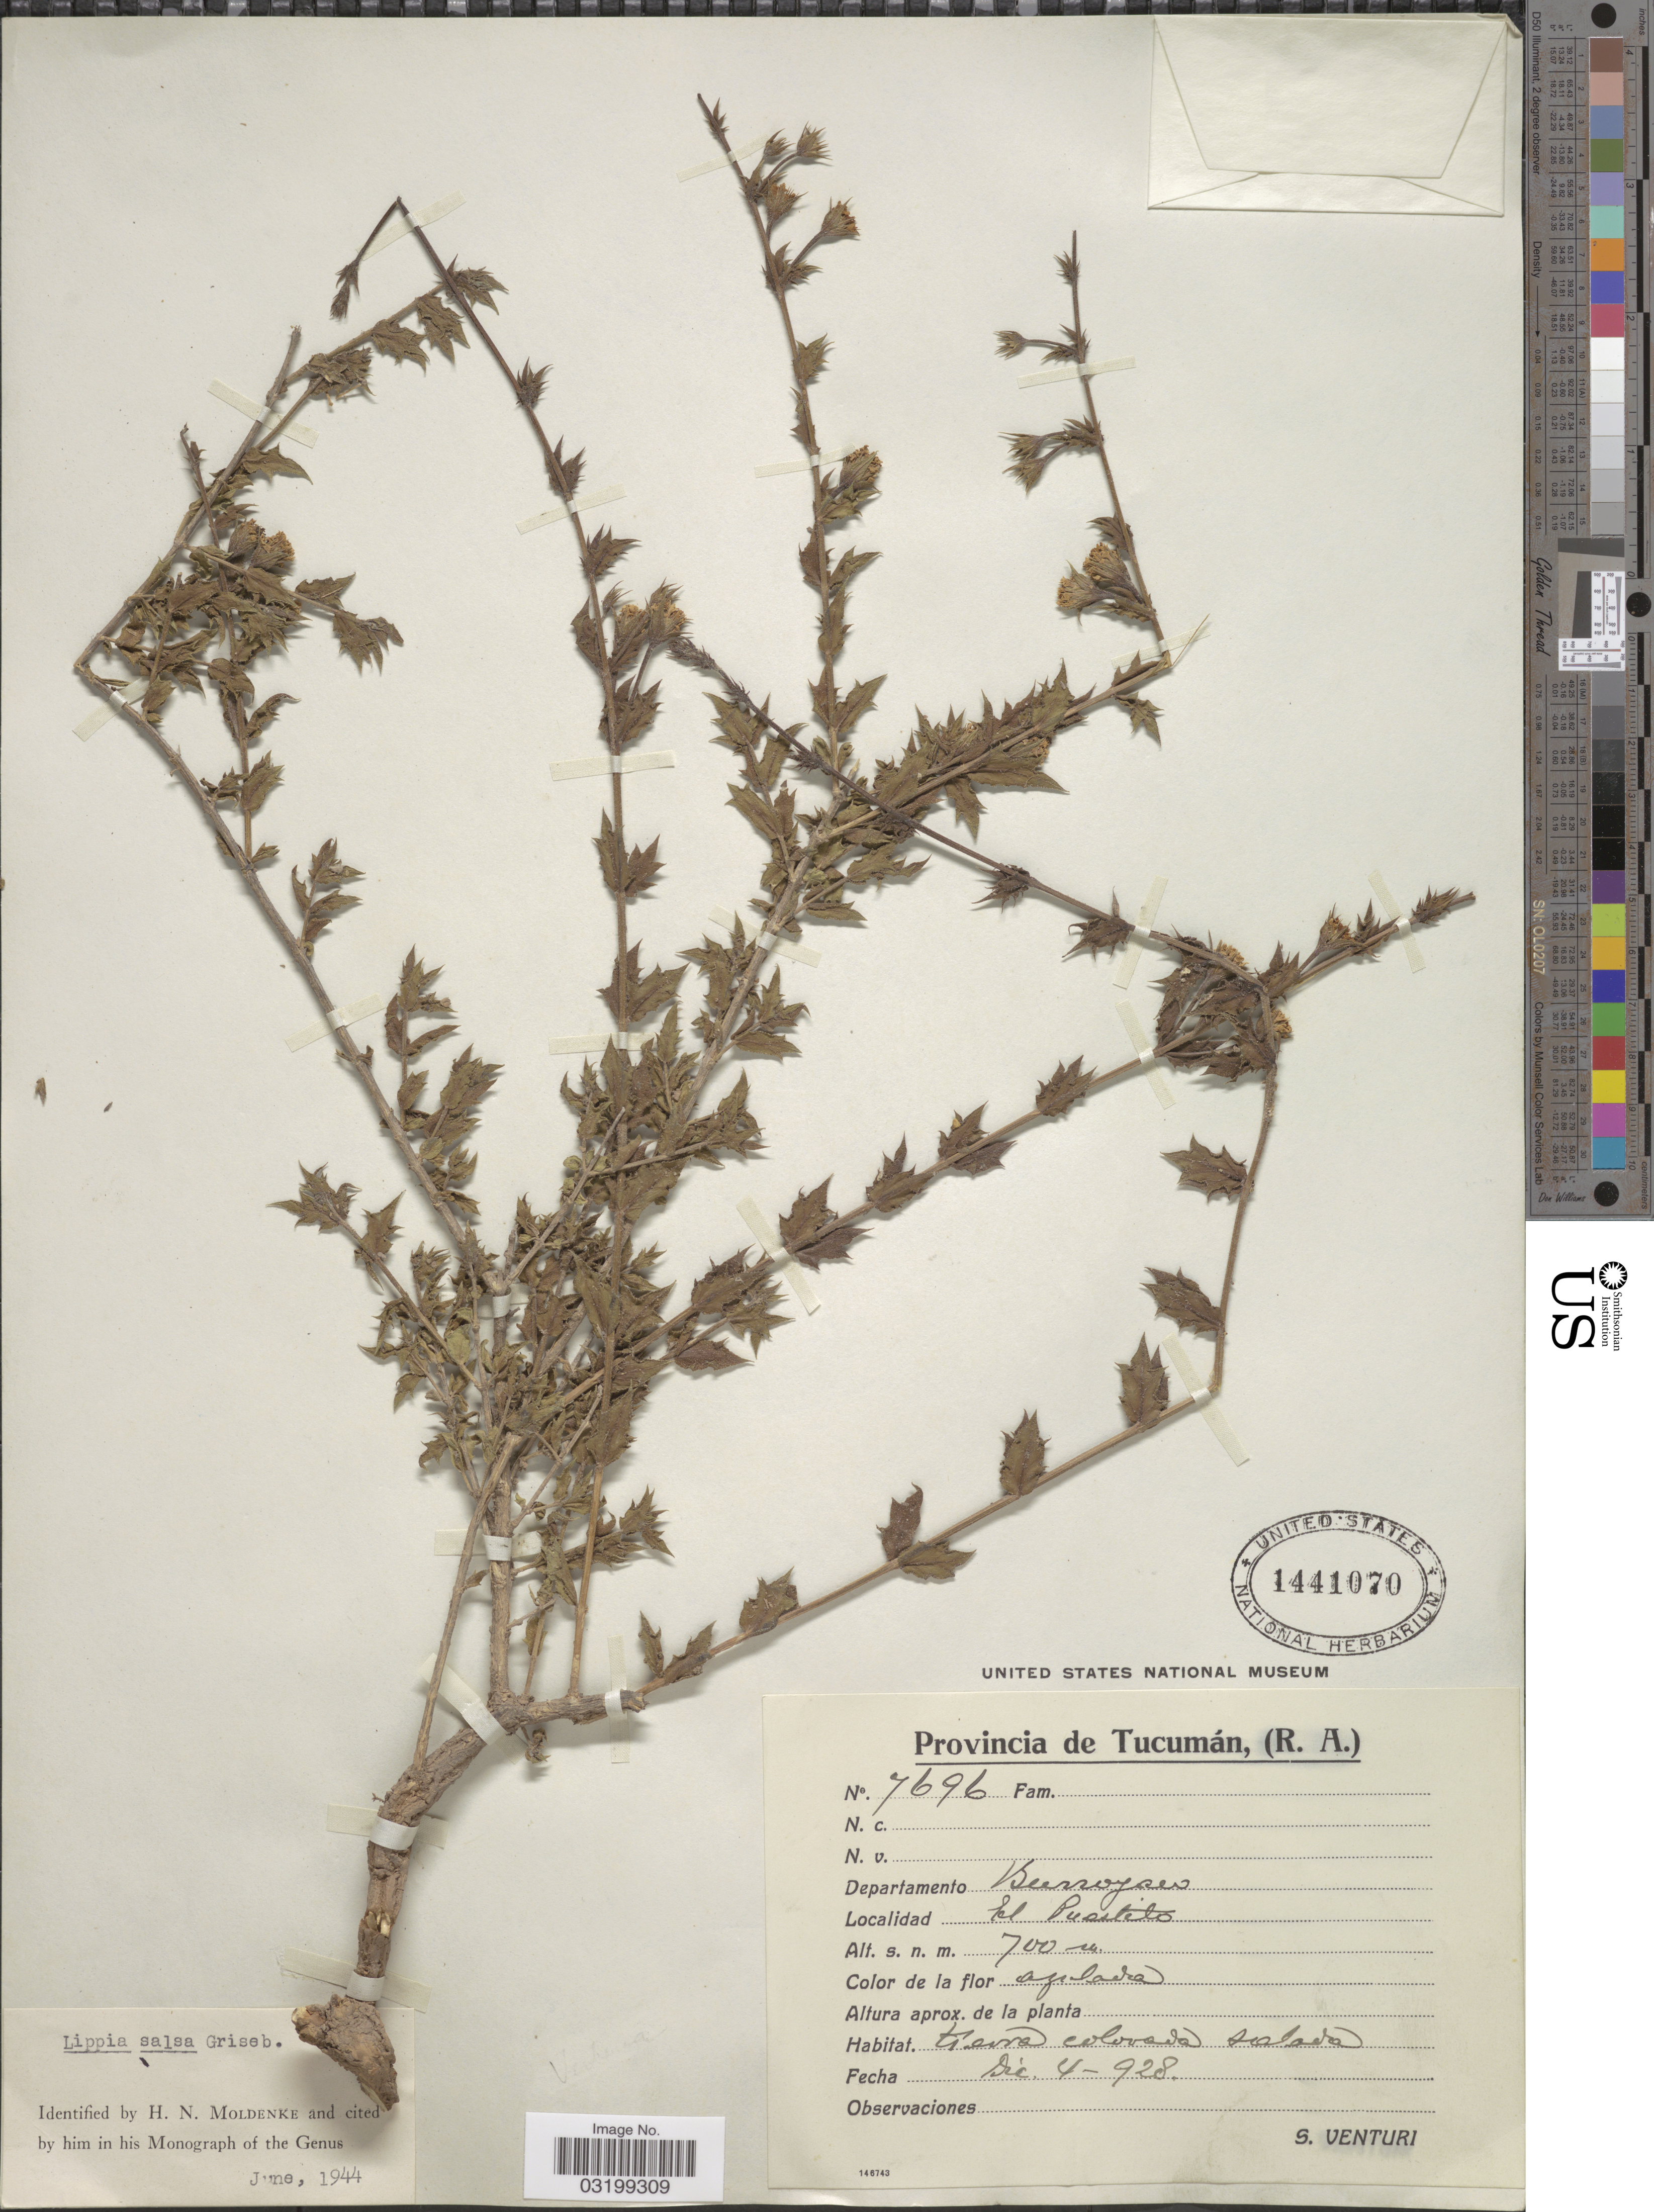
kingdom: Plantae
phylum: Tracheophyta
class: Magnoliopsida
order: Lamiales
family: Verbenaceae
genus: Lippia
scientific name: Lippia salsa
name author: Griseb.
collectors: S. Venturi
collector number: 7696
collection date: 1928-12-04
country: Argentina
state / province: Tucuman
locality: Departamento Burroyacu. El Puestito.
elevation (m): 700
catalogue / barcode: US 1441070